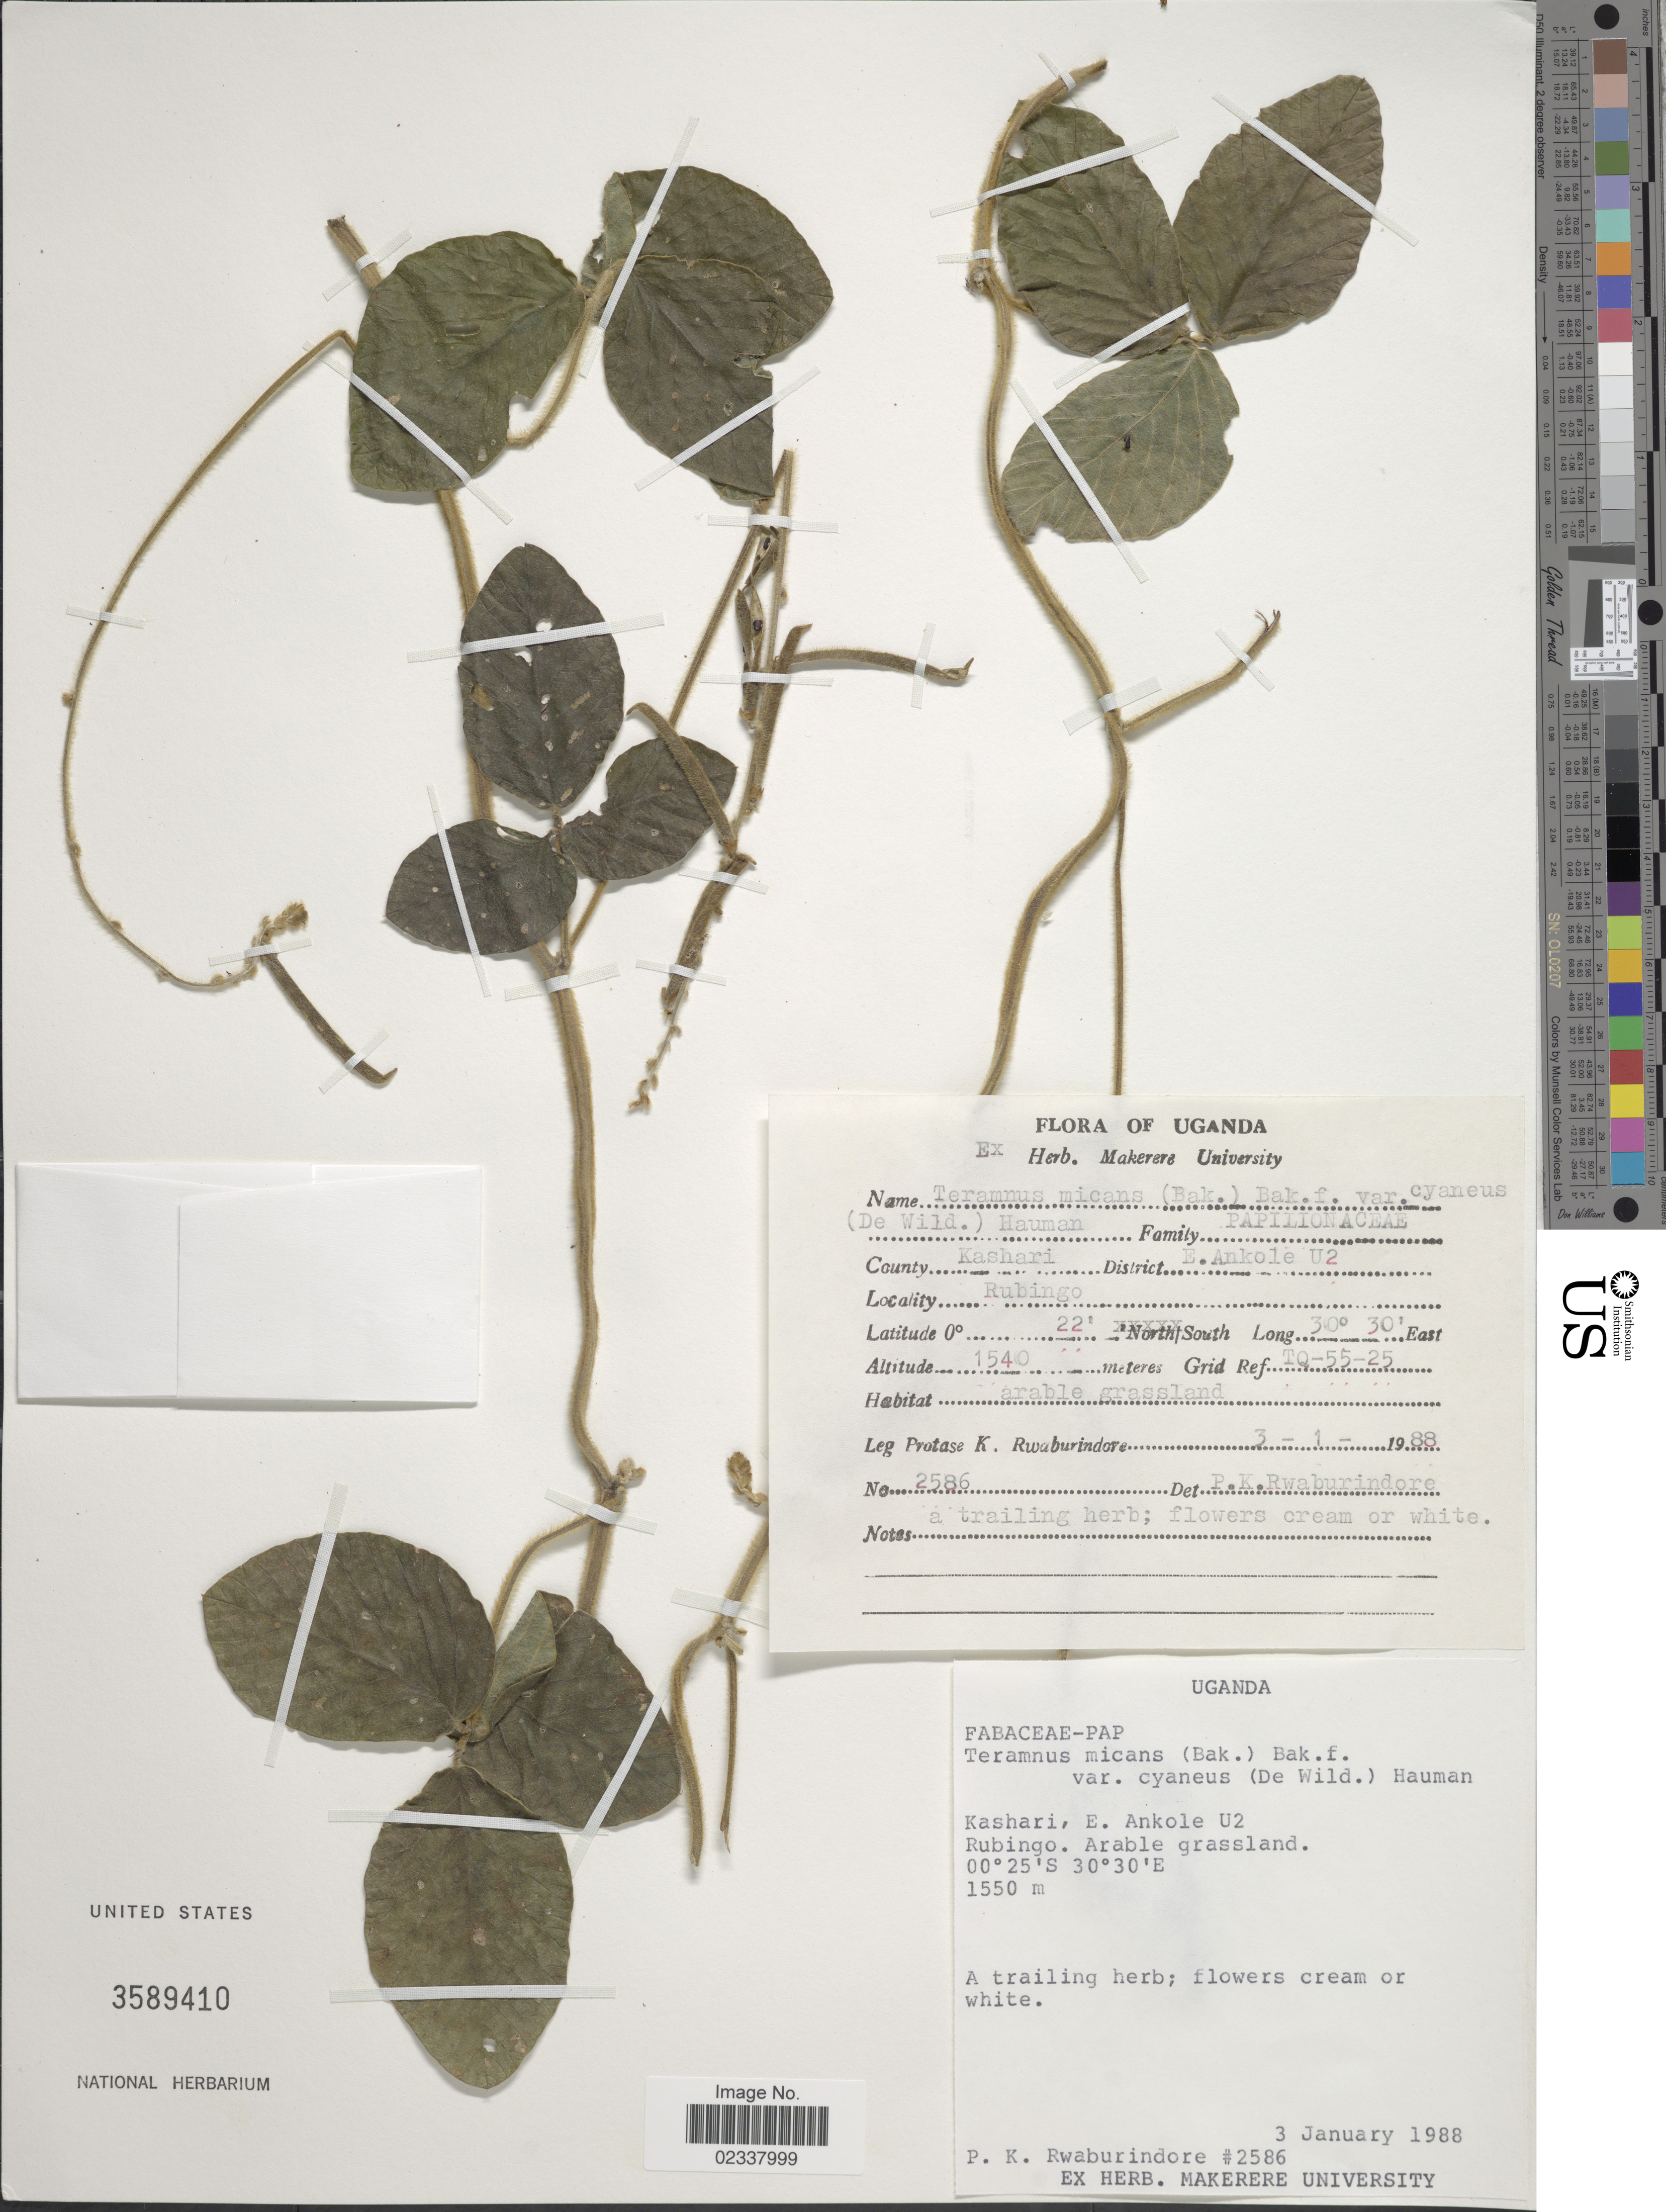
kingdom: Plantae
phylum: Tracheophyta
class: Magnoliopsida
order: Fabales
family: Fabaceae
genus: Teramnus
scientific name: Teramnus micans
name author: (Welw. ex Baker) Baker f.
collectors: P. Rwaburindore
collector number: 2586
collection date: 1988-01-03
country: Uganda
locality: County Kashari, District E. Ankole U2, Rubingo. Arrable grassland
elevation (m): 1550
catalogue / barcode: US 3589410